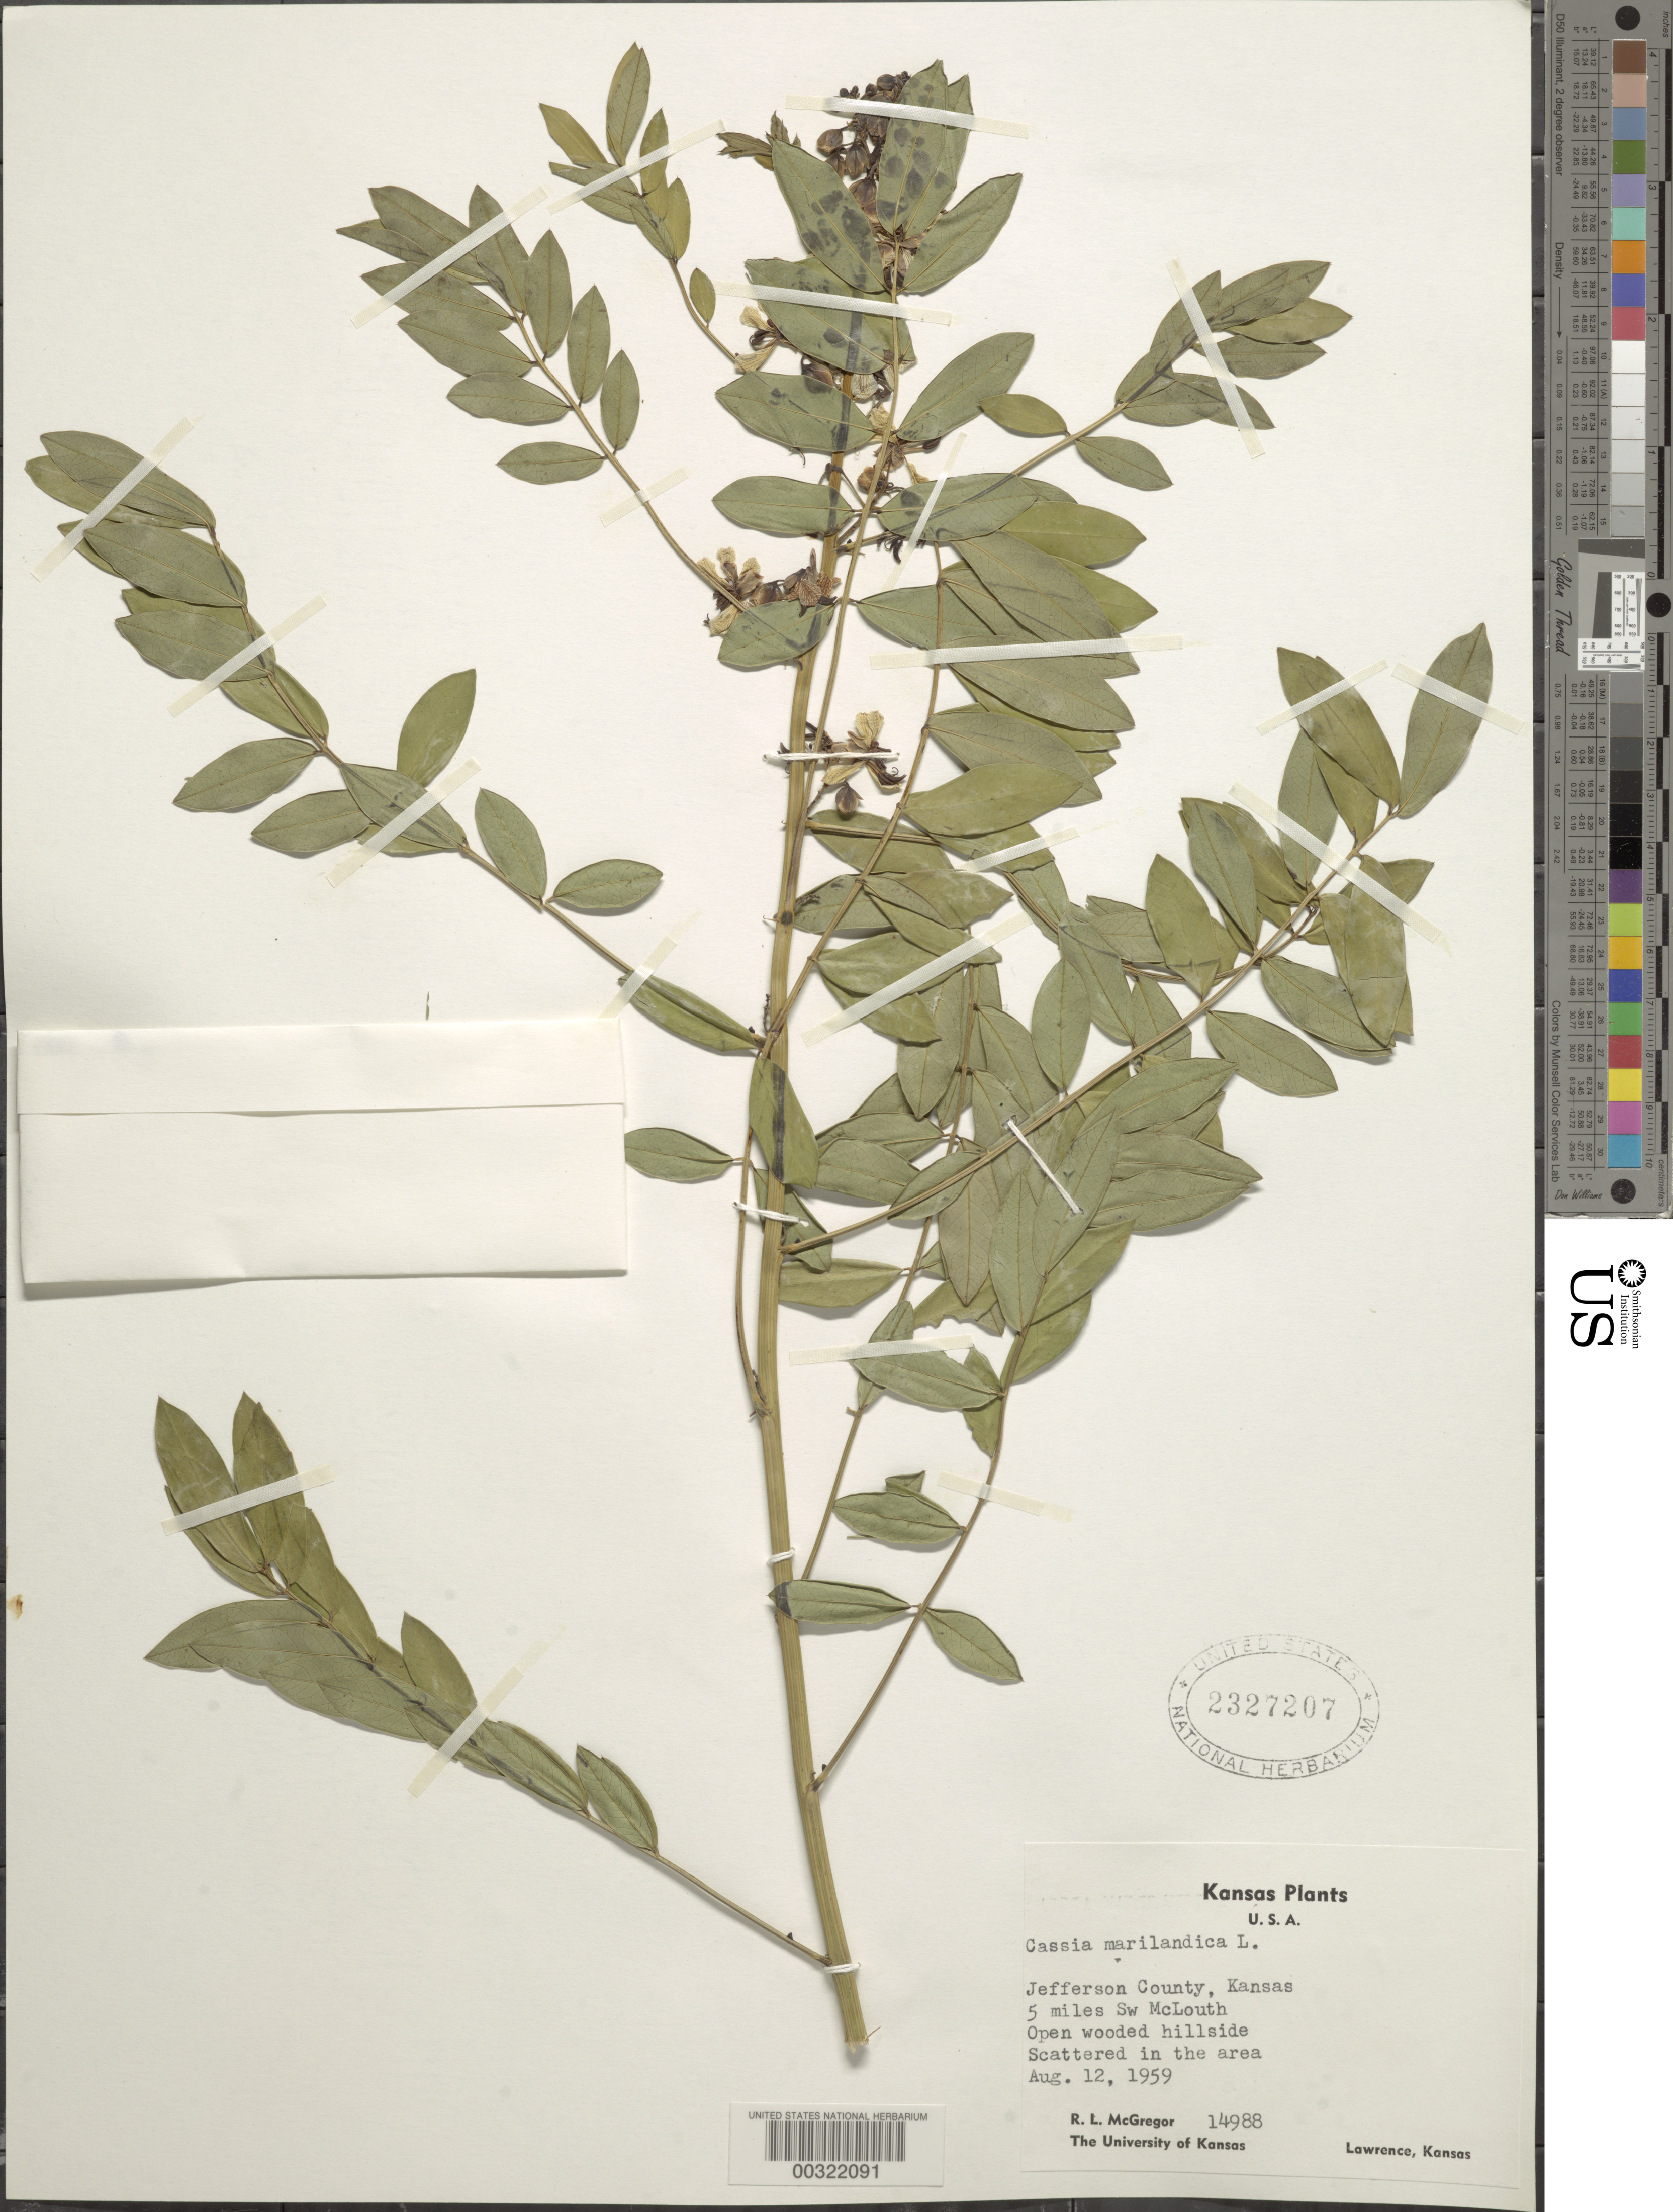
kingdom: Plantae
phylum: Tracheophyta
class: Magnoliopsida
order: Fabales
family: Fabaceae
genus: Senna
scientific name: Senna marilandica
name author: (L.) Link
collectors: R. L. McGregor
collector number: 14988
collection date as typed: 12 Aug 1959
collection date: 1959-08-12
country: United States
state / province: Kansas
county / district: Jefferson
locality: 5 mi SW McLouth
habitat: Open wooded hillside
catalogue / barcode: US 2327207